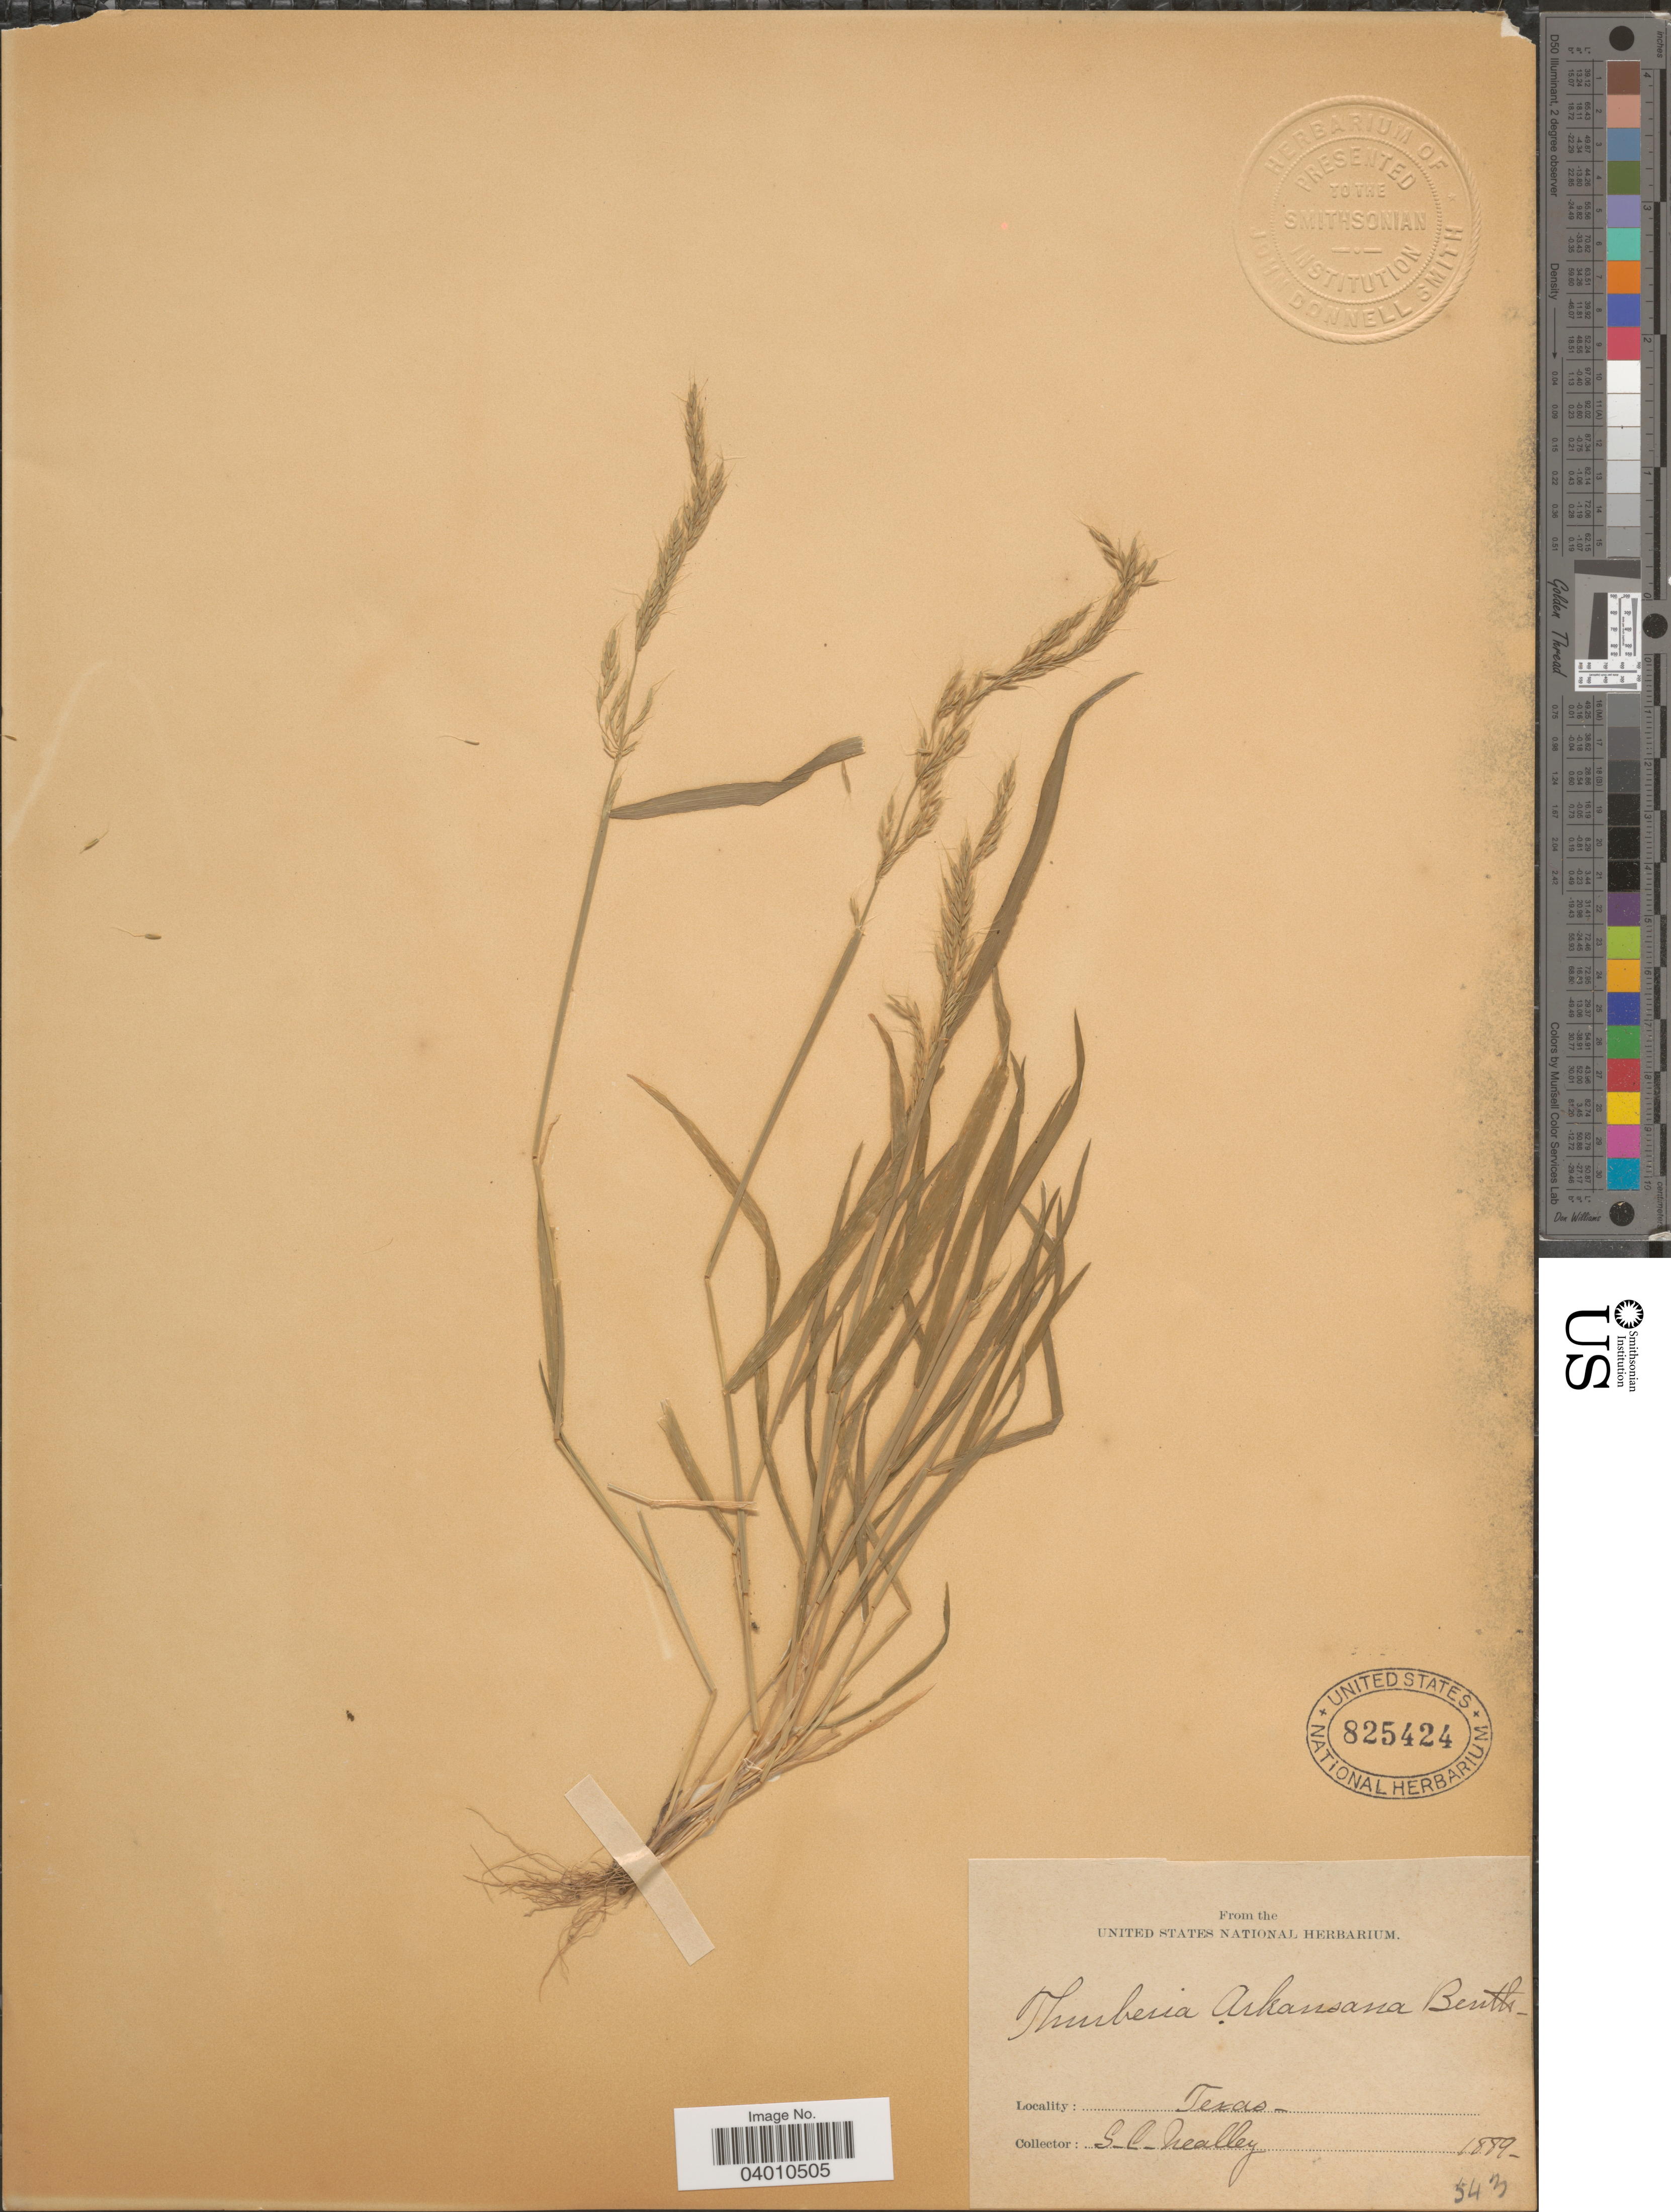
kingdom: Plantae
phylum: Tracheophyta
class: Liliopsida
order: Poales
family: Poaceae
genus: Limnodea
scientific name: Limnodea arkansana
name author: (Nutt.) L.H. Dewey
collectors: G. C. Nealley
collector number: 543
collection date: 1889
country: United States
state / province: Texas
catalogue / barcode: US 825424